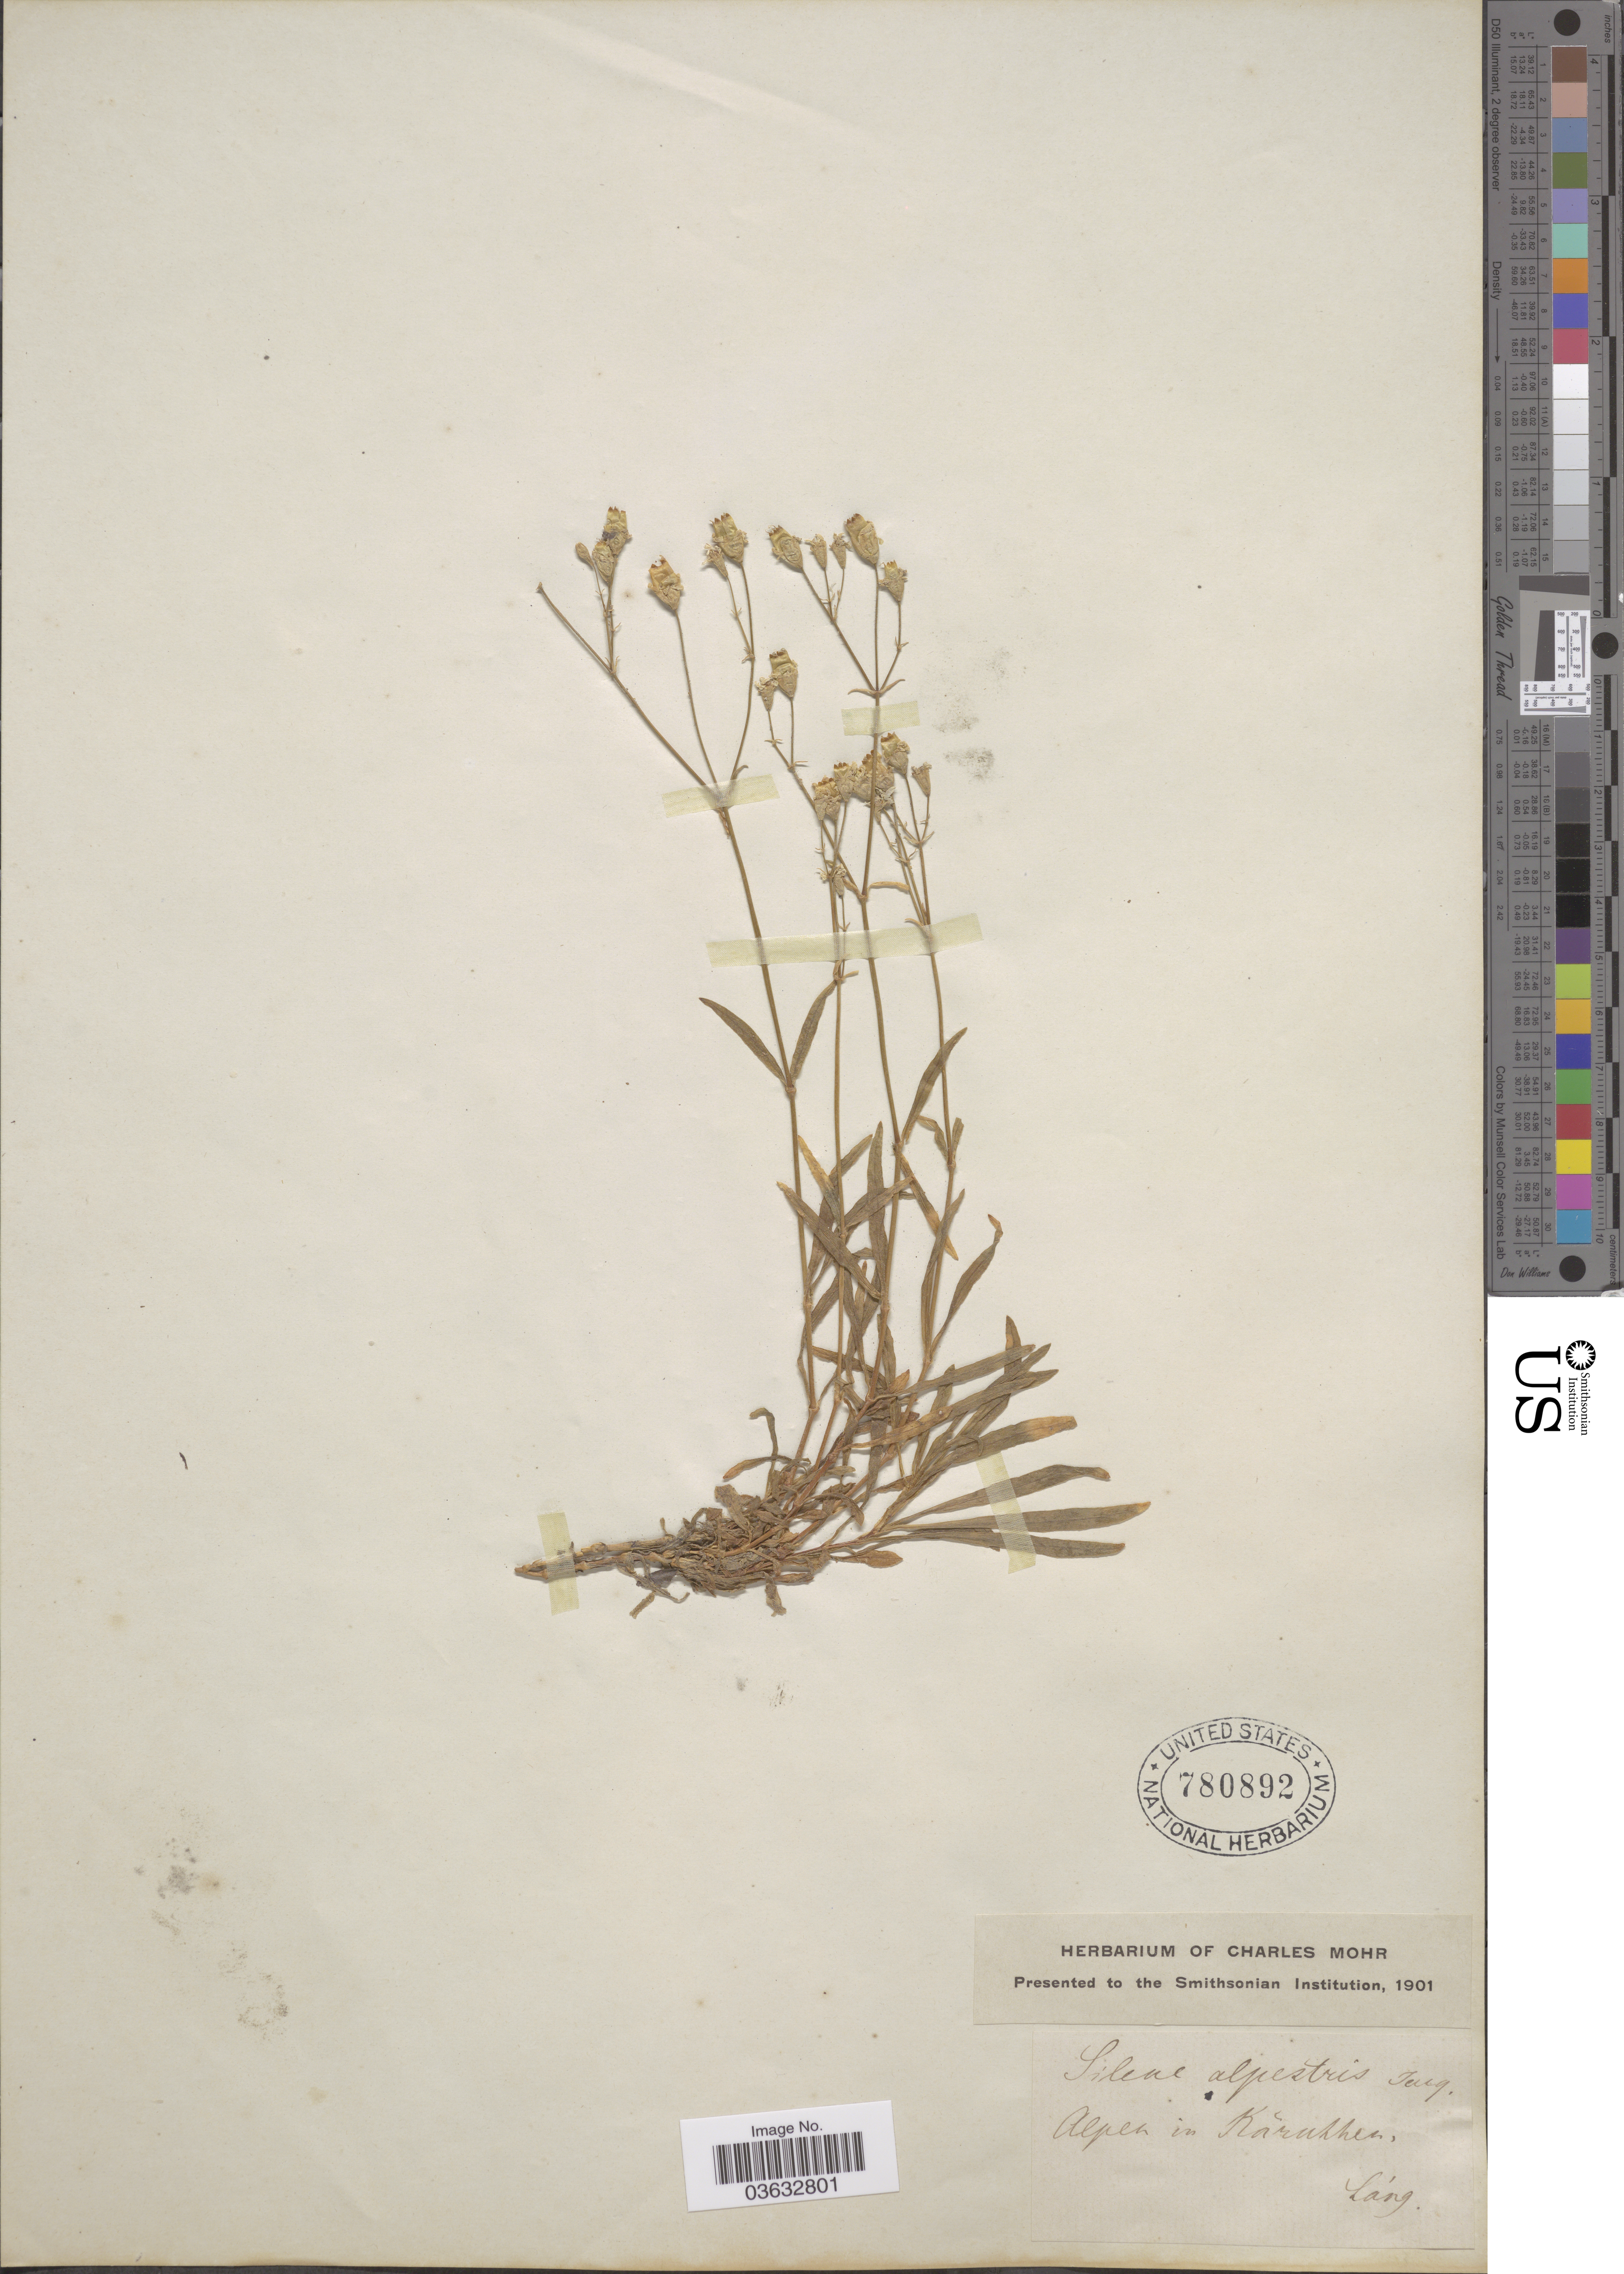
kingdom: Plantae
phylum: Tracheophyta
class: Magnoliopsida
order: Caryophyllales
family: Caryophyllaceae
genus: Silene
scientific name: Silene alpestris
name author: Jacq.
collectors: -- Lang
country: Austria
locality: Alpen in Karnthen.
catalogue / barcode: US 780892